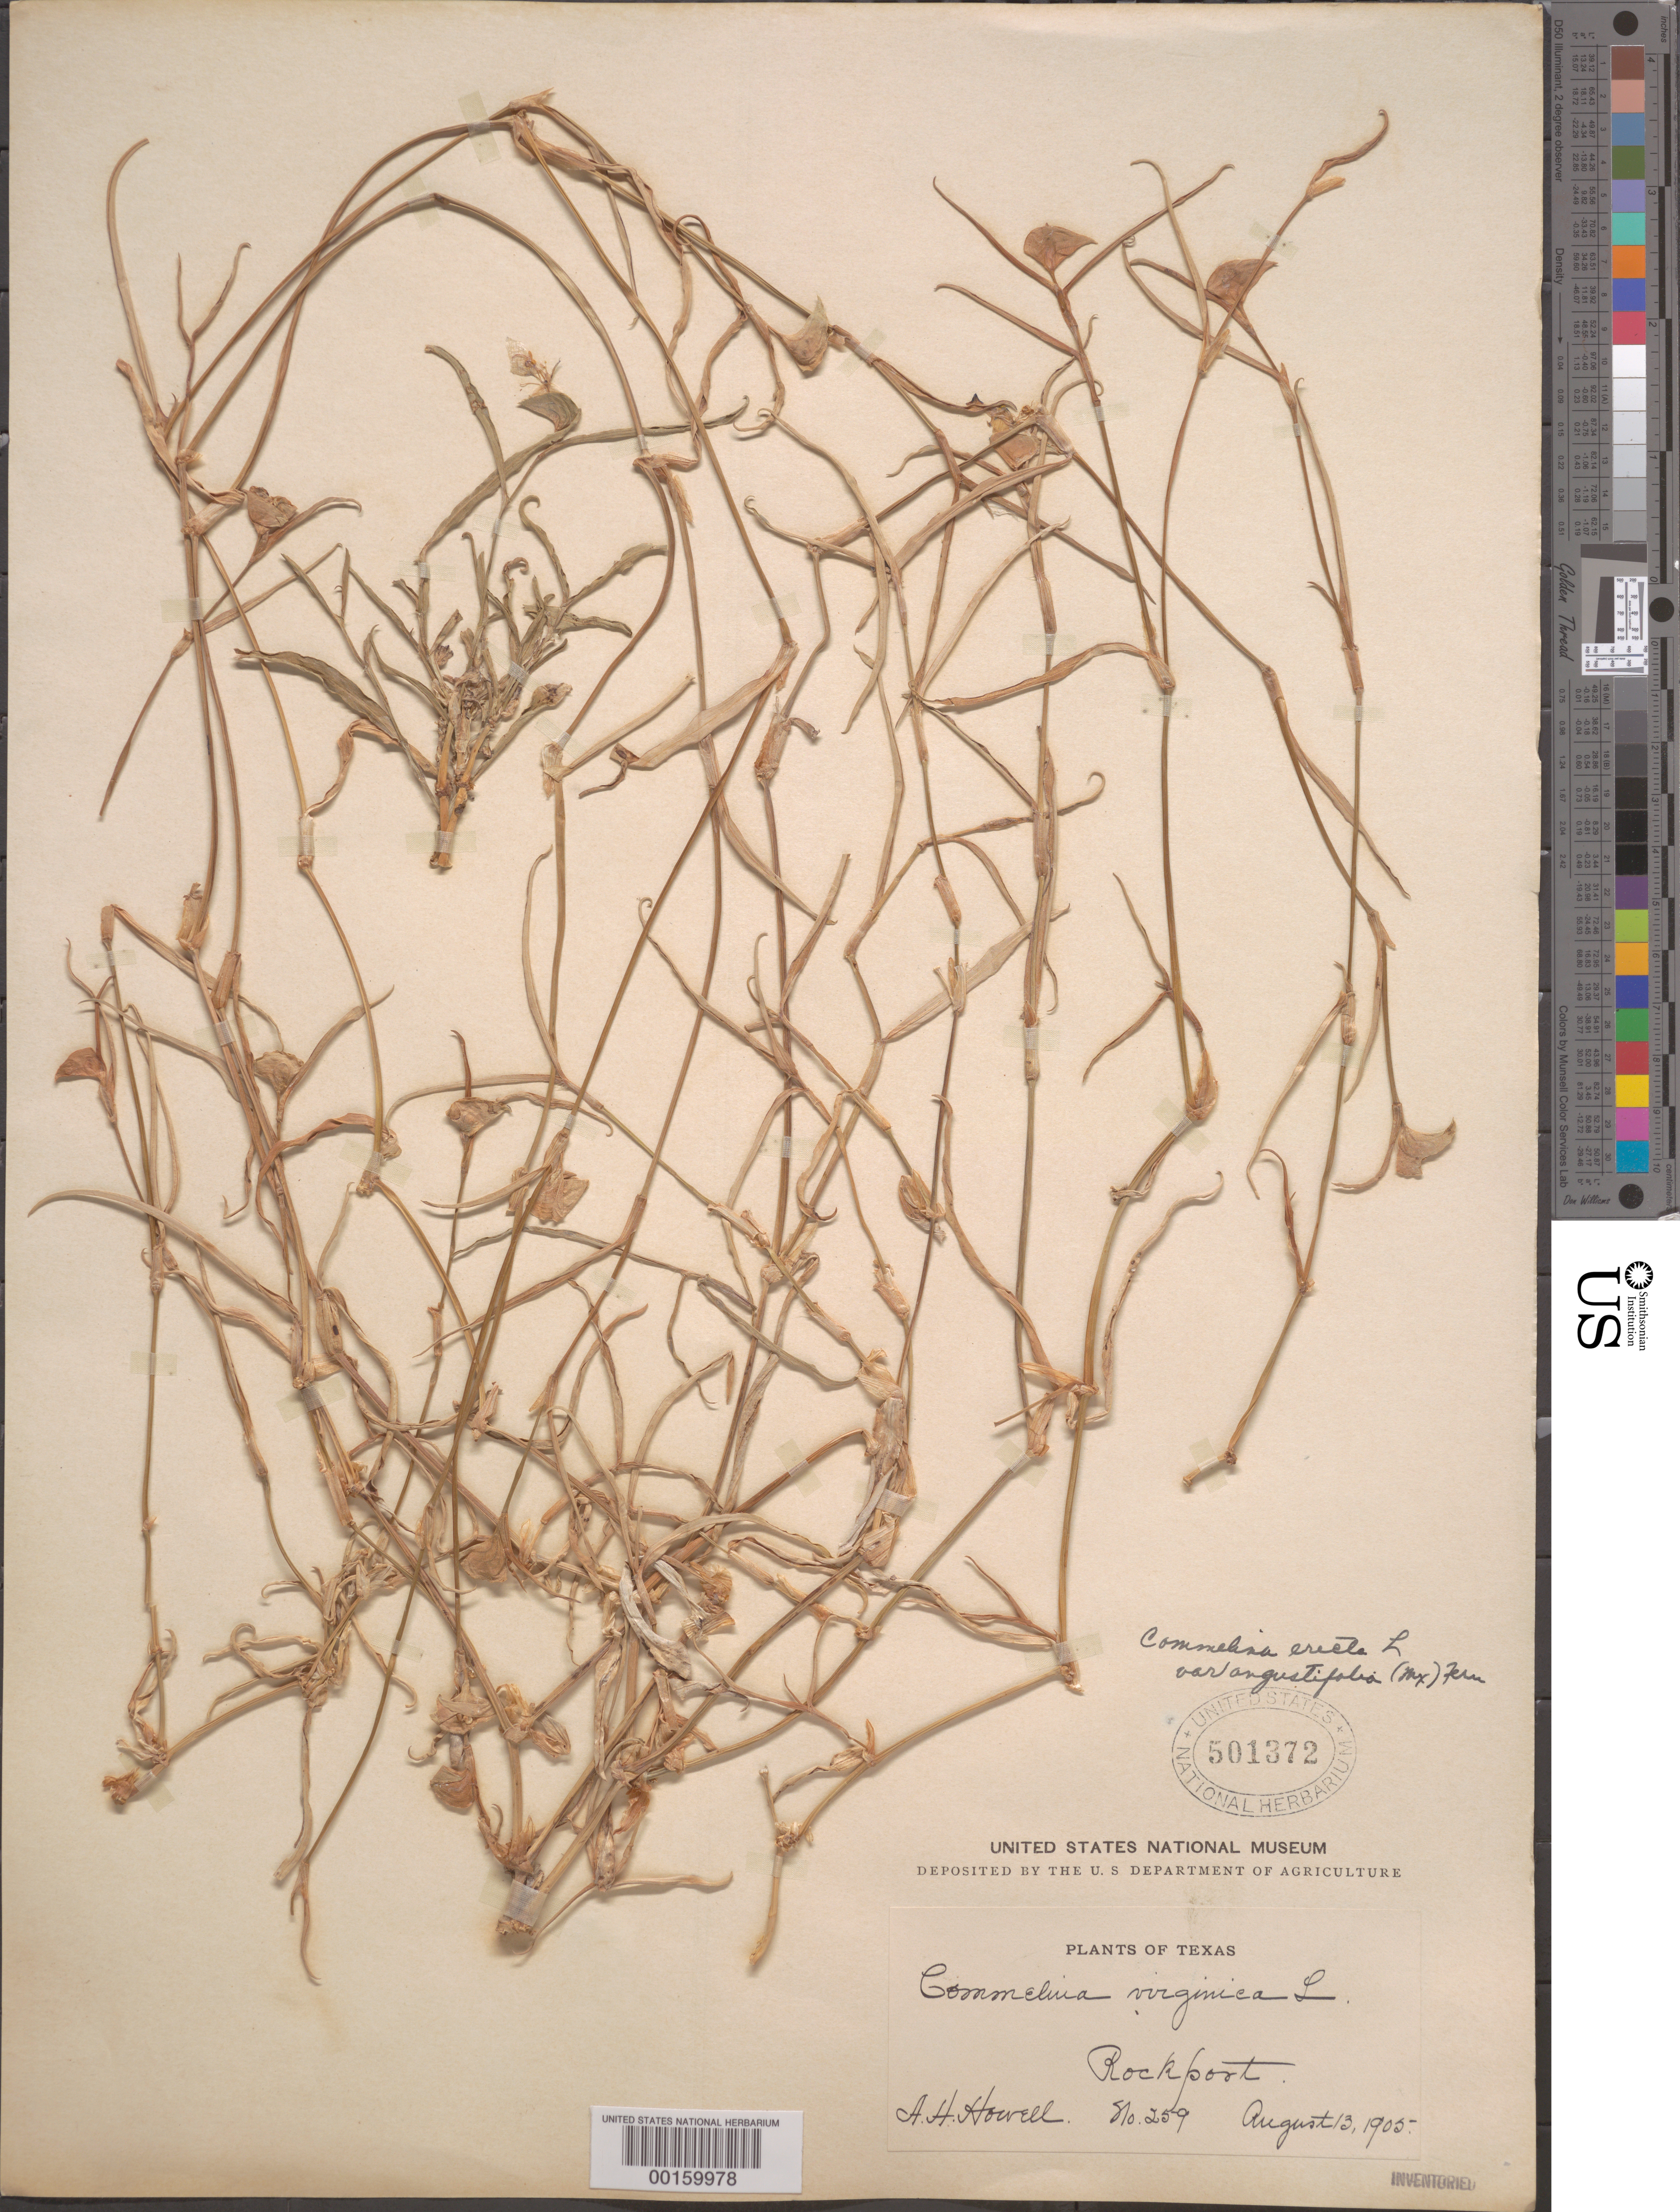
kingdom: Plantae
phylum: Tracheophyta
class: Liliopsida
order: Commelinales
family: Commelinaceae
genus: Commelina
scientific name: Commelina erecta var. angustifolia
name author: (Michx.) Fernald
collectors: A. H. Howell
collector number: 259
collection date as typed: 13 Aug 1905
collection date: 1905-08-13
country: United States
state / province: Texas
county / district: Aransas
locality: Rockport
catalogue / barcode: US 501372